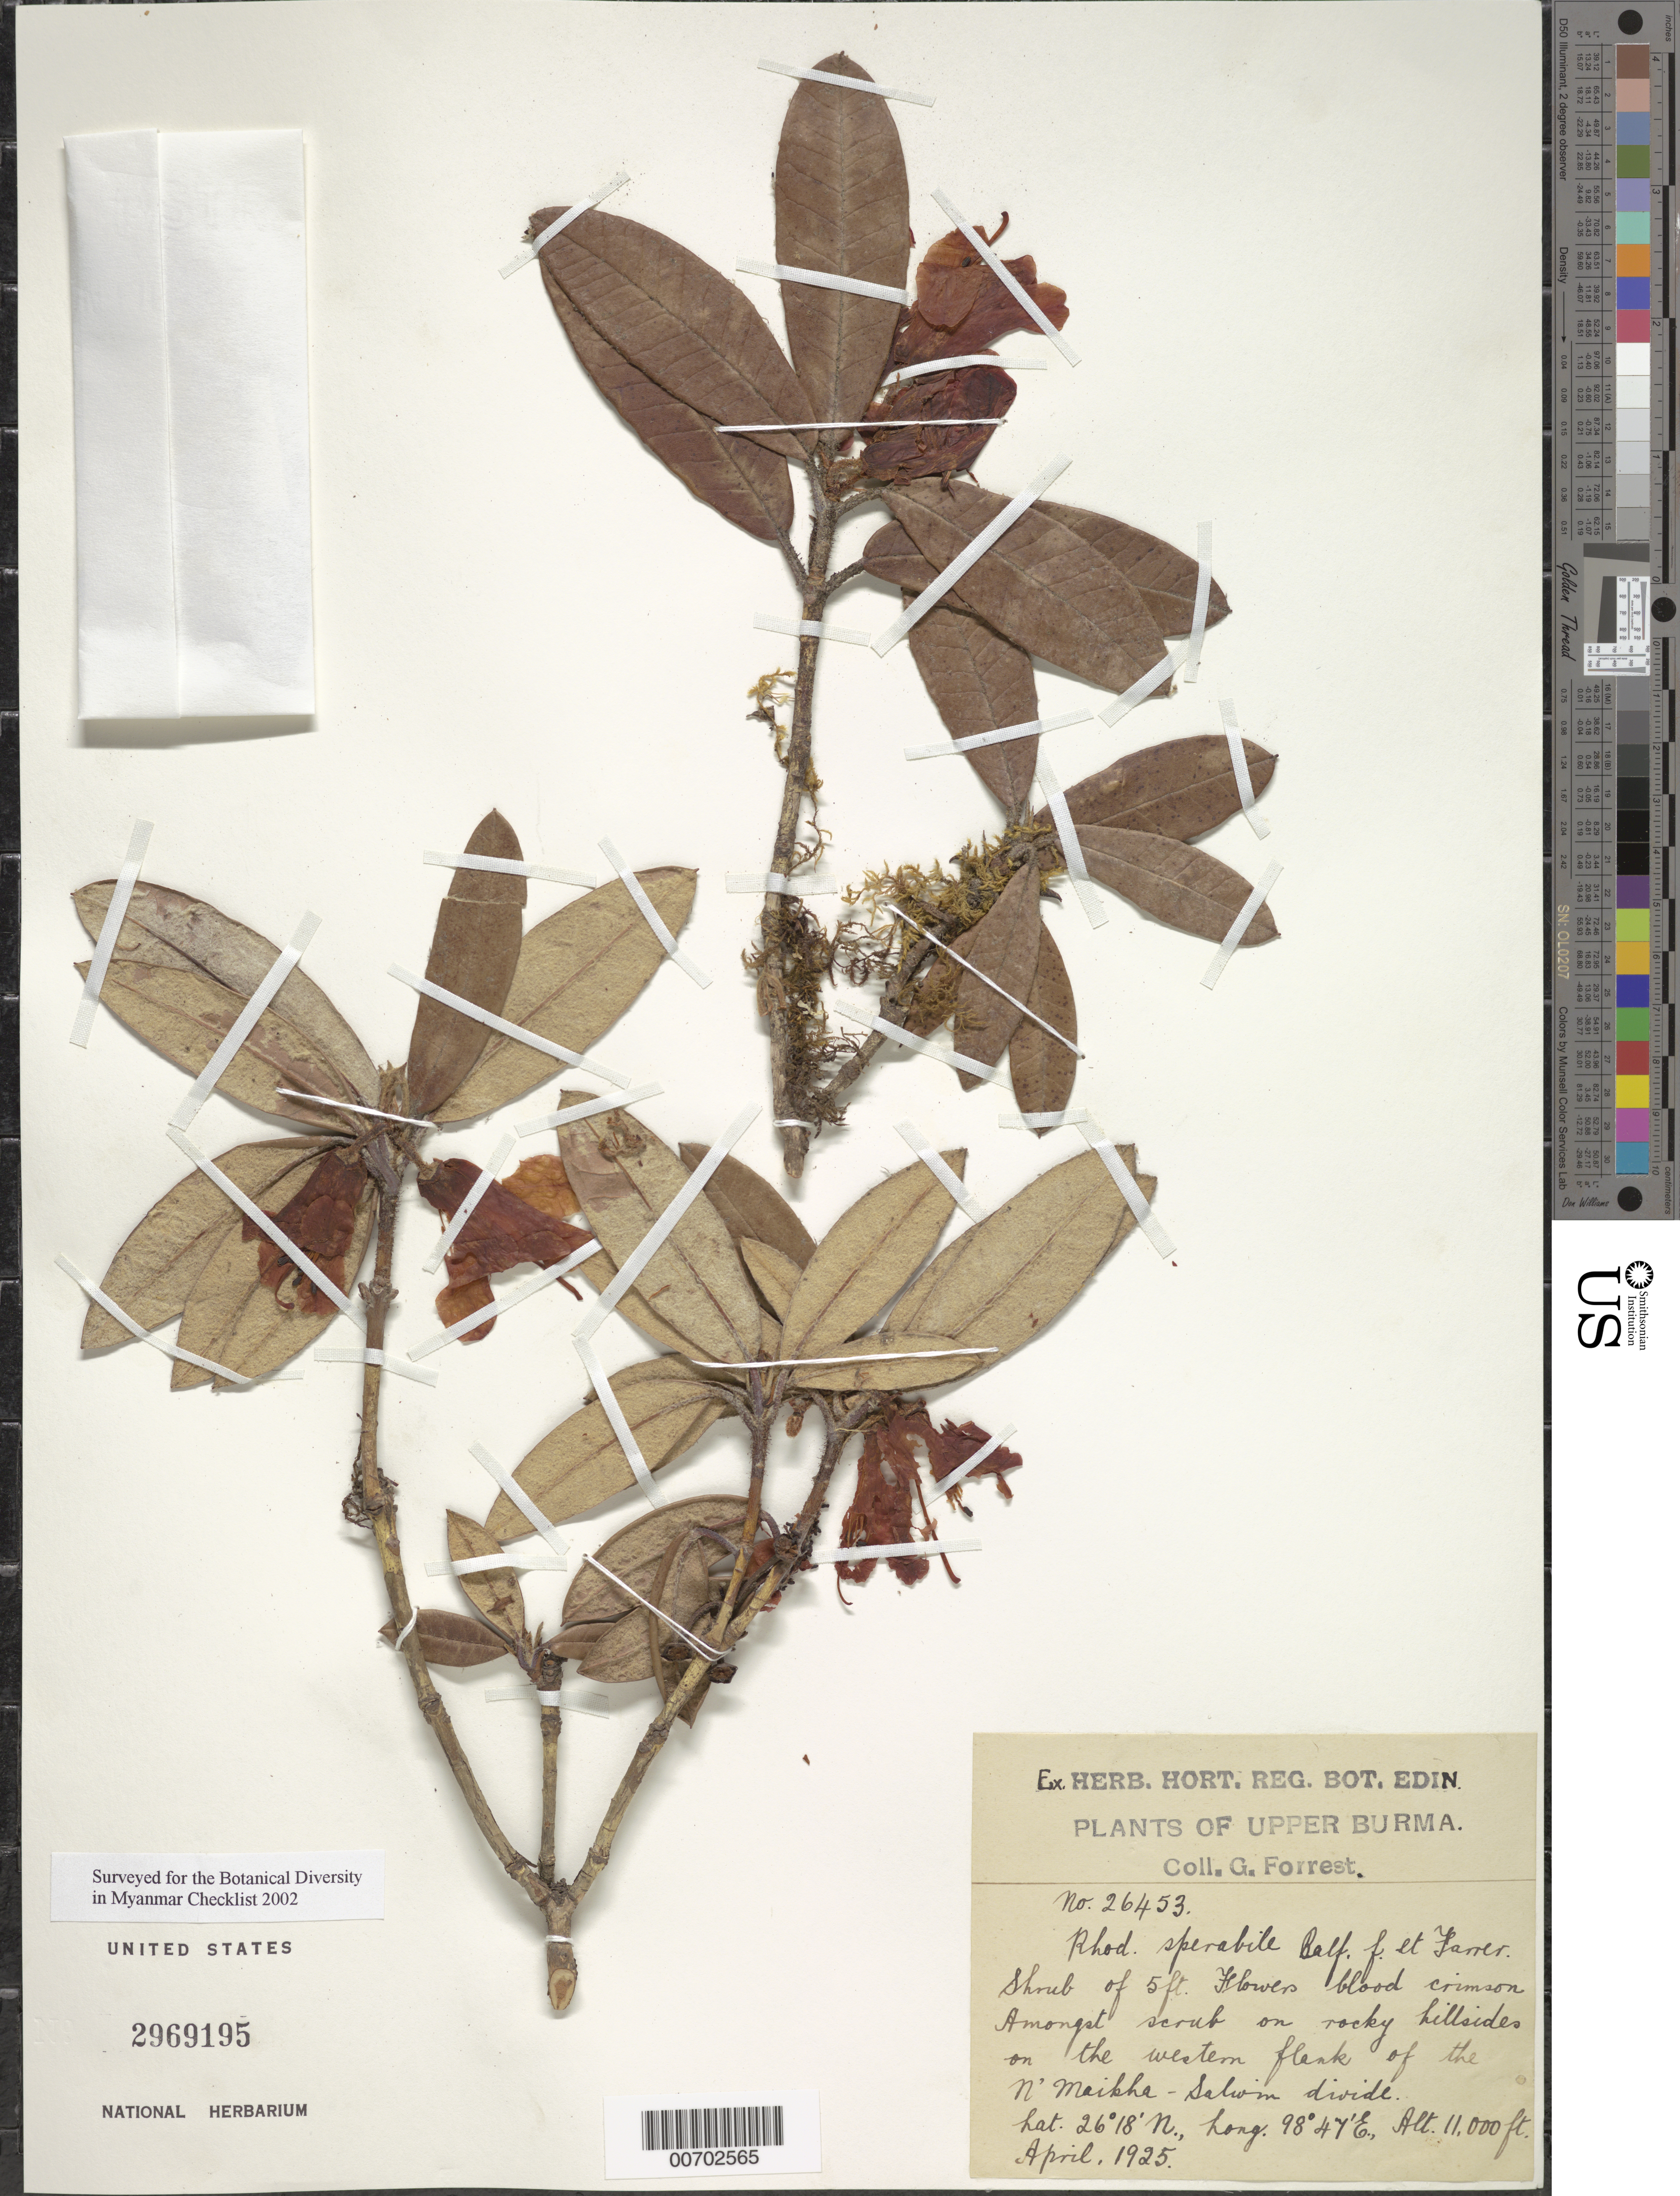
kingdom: Plantae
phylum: Tracheophyta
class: Magnoliopsida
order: Ericales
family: Ericaceae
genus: Rhododendron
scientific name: Rhododendron sperabile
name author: Balf. f. & Farrer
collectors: G. Forrest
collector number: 26453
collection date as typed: Apr 1925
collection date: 1925-04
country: Myanmar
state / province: Kachin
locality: N'Maikha-Salwin Divide, W flank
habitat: Among scrub on rocky hillsides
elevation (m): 3353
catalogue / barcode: US 2969195